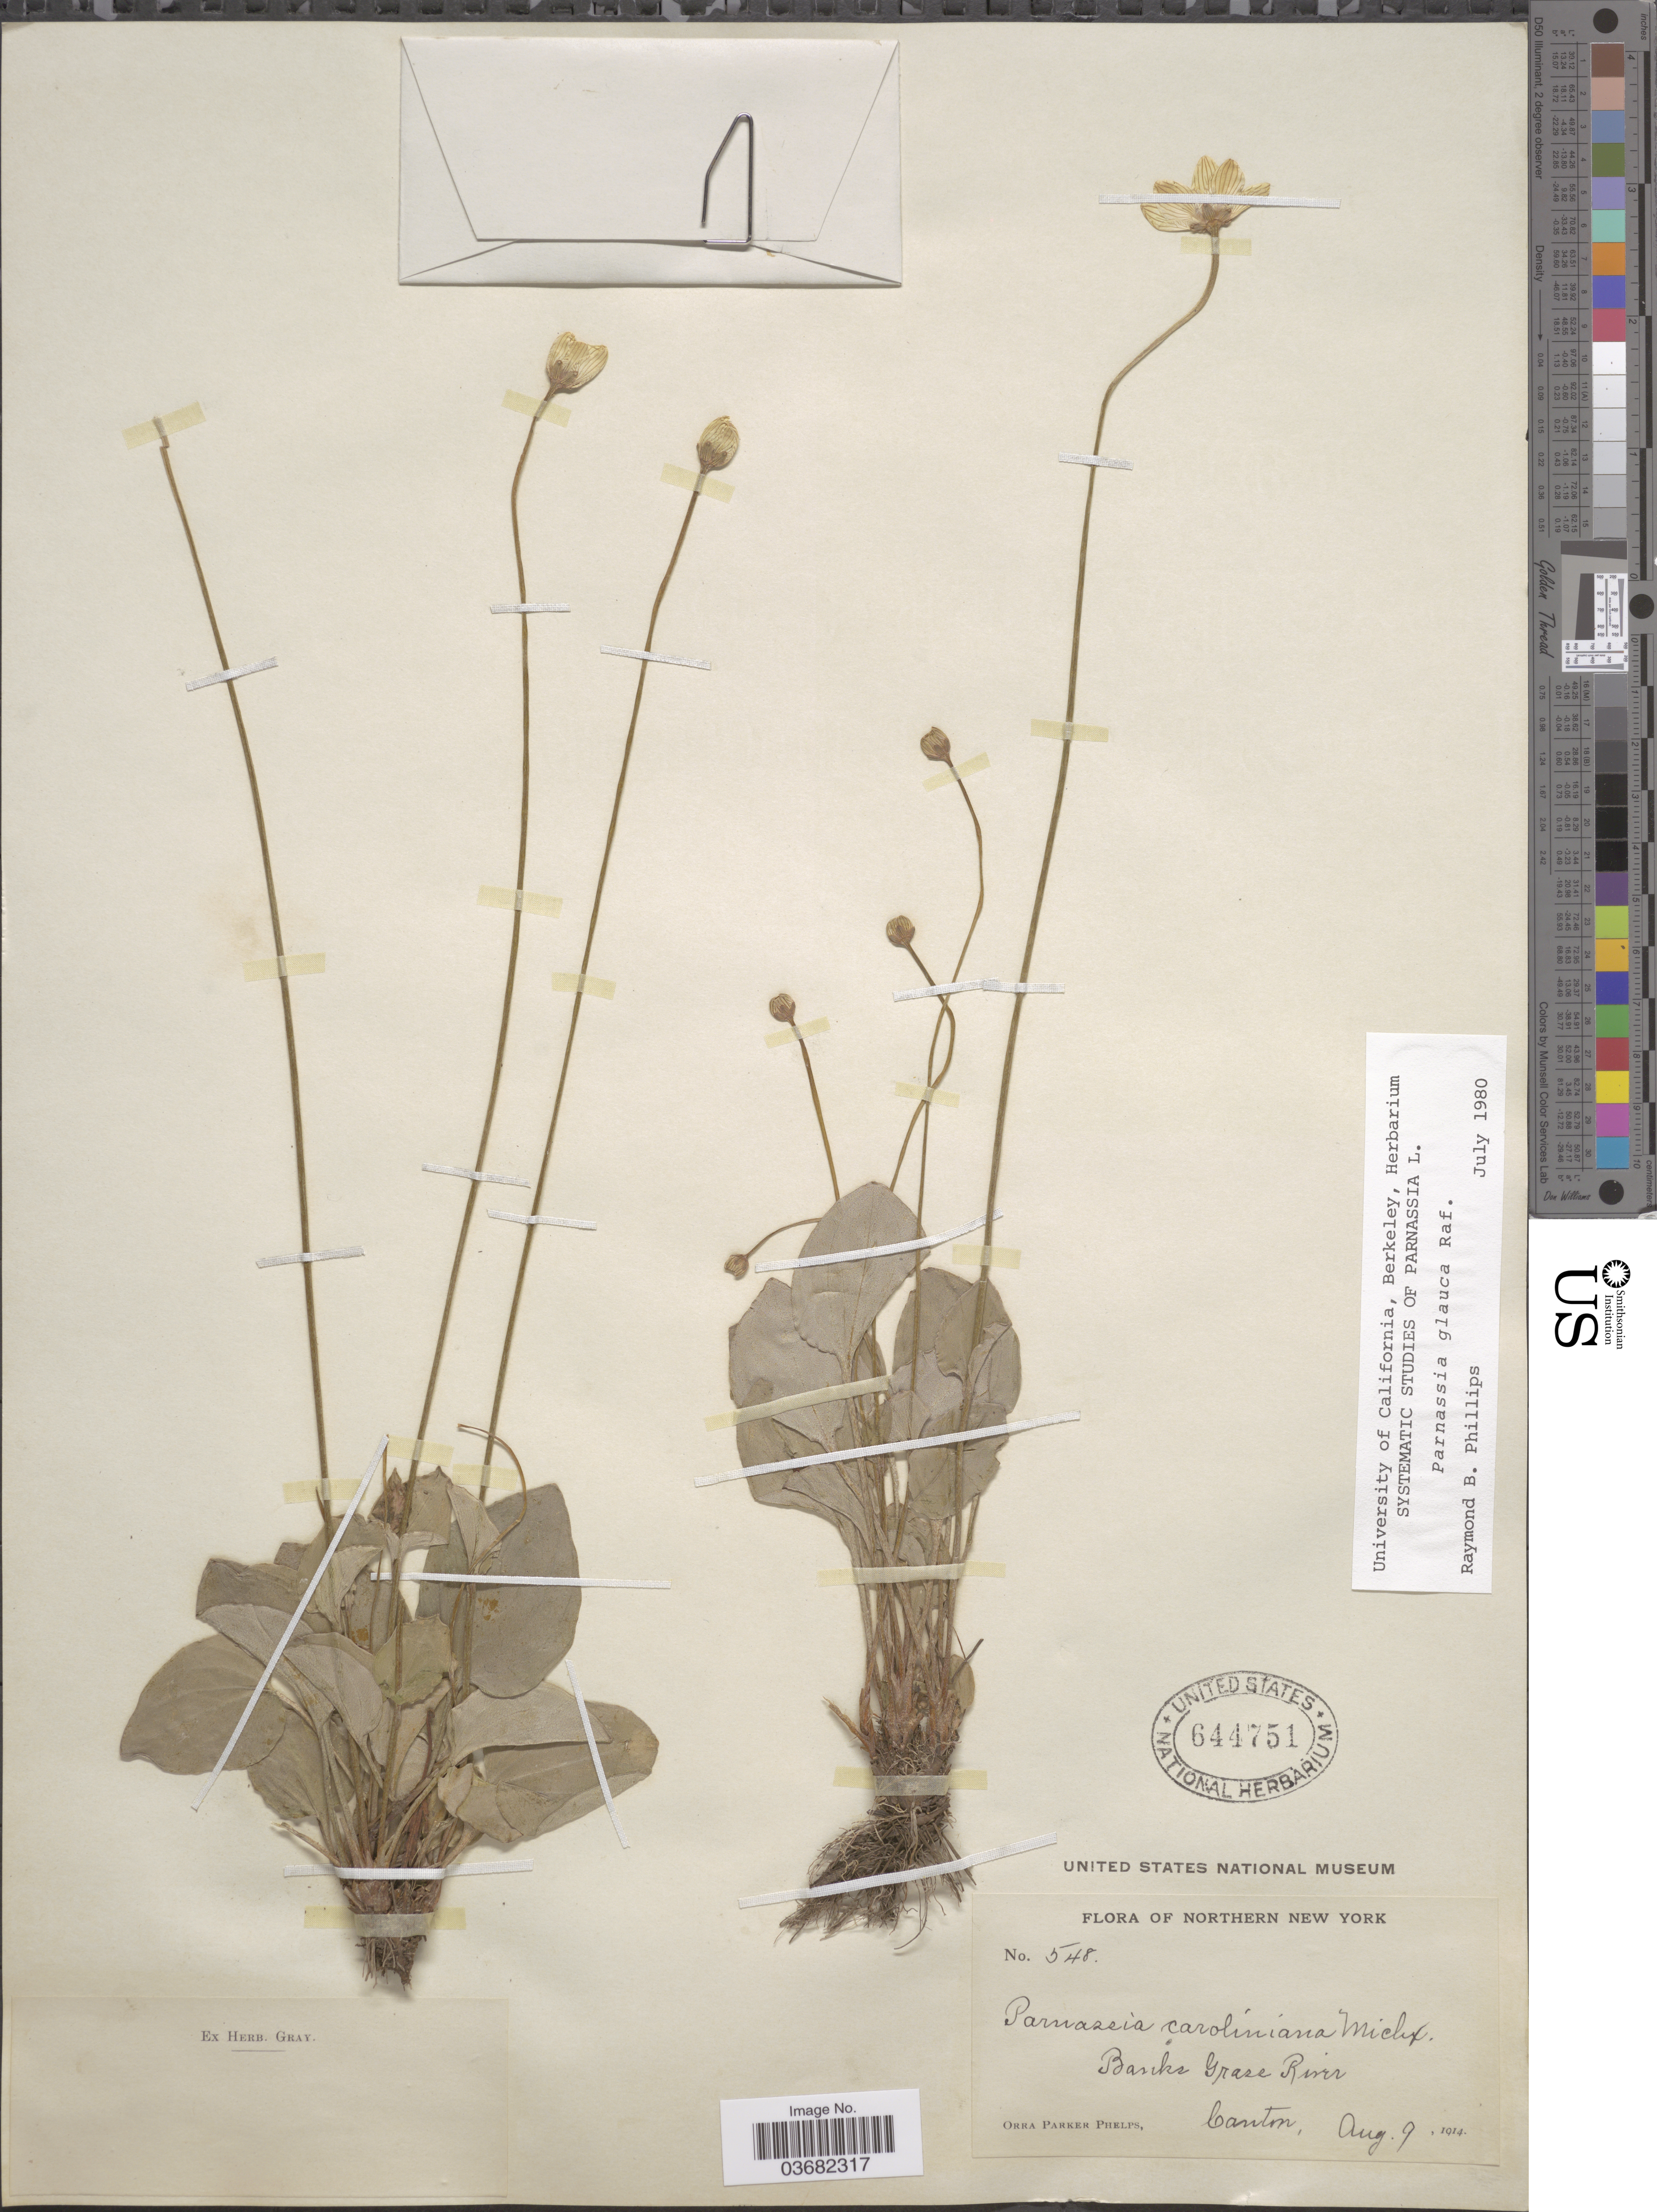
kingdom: Plantae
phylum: Tracheophyta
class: Magnoliopsida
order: Celastrales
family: Parnassiaceae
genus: Parnassia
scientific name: Parnassia glauca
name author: Raf.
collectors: O. P. Phelps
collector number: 548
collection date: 1914-08-09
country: United States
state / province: New York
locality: Northern New York. Banks Grass River. Canton.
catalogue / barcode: US 644751